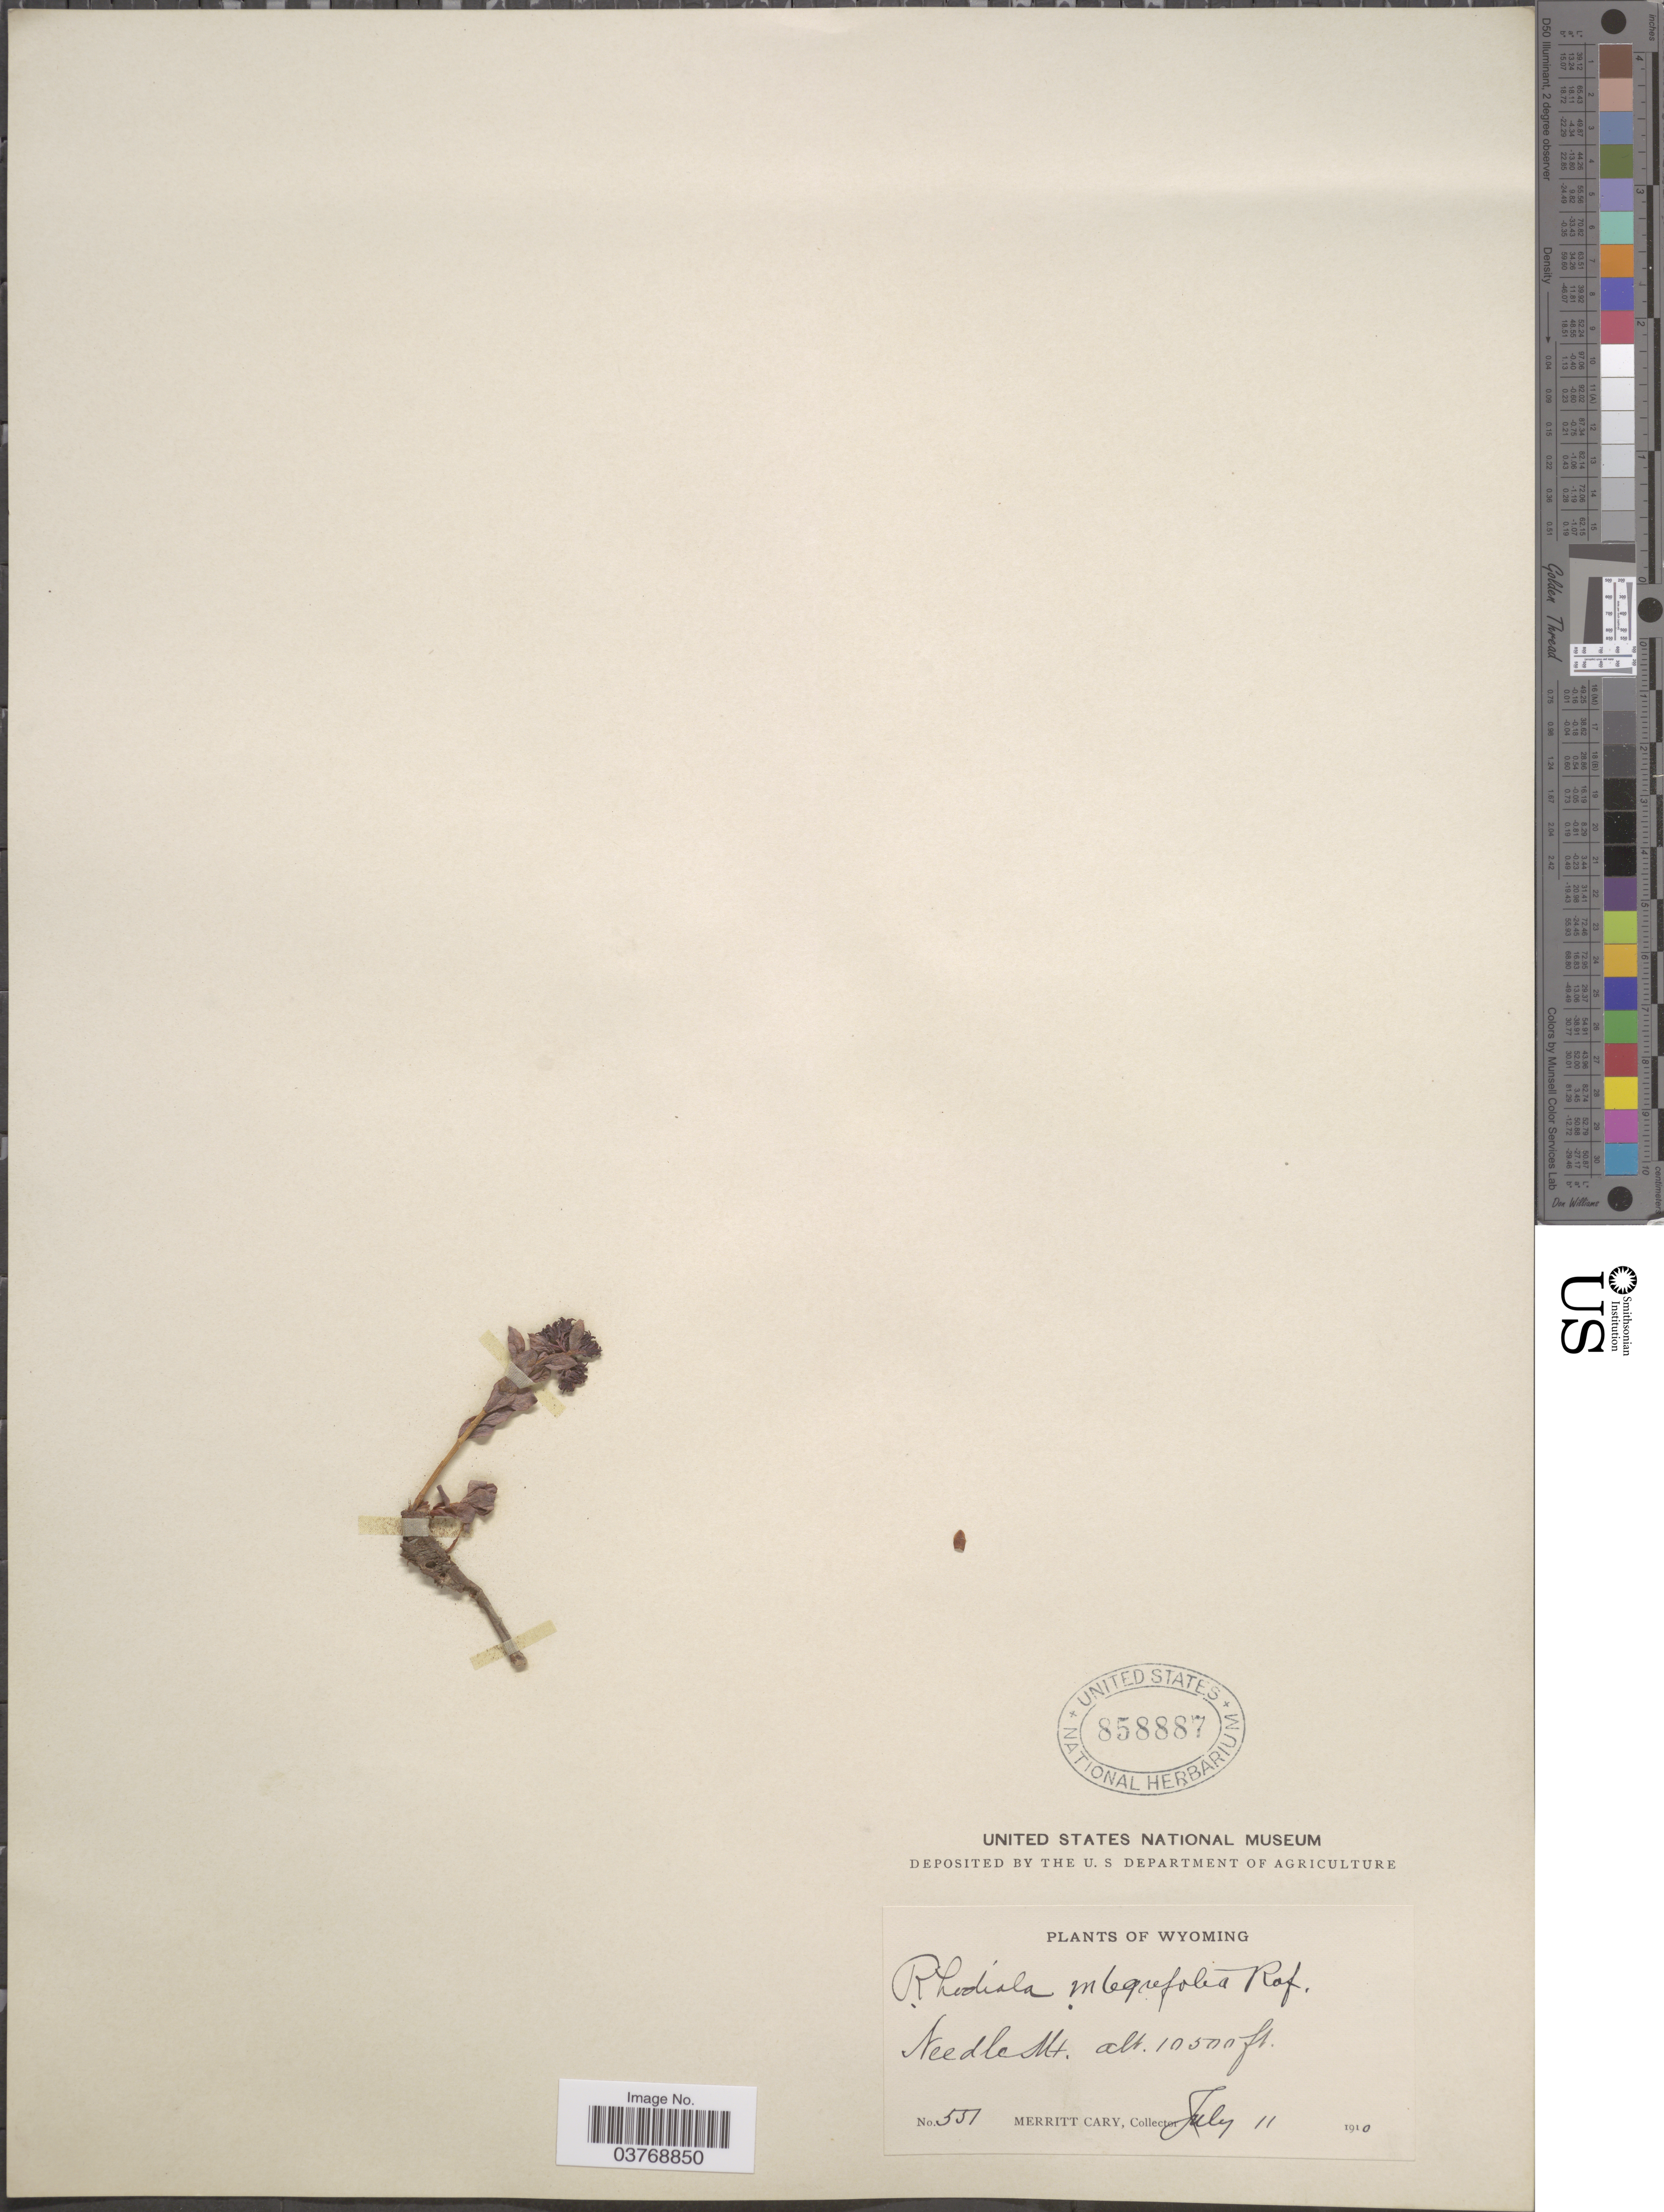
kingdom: Plantae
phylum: Tracheophyta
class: Magnoliopsida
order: Saxifragales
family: Crassulaceae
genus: Rhodiola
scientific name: Rhodiola integrifolia subsp. integrifolia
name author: Raf.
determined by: Strong, Mark T., (BOT), Smithsonian Institution - National Museum of Natural History (UNITED STATES)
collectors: M. Cary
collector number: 551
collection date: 1910-07-11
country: United States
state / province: Wyoming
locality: Needle Mt.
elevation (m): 3200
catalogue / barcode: US 858887